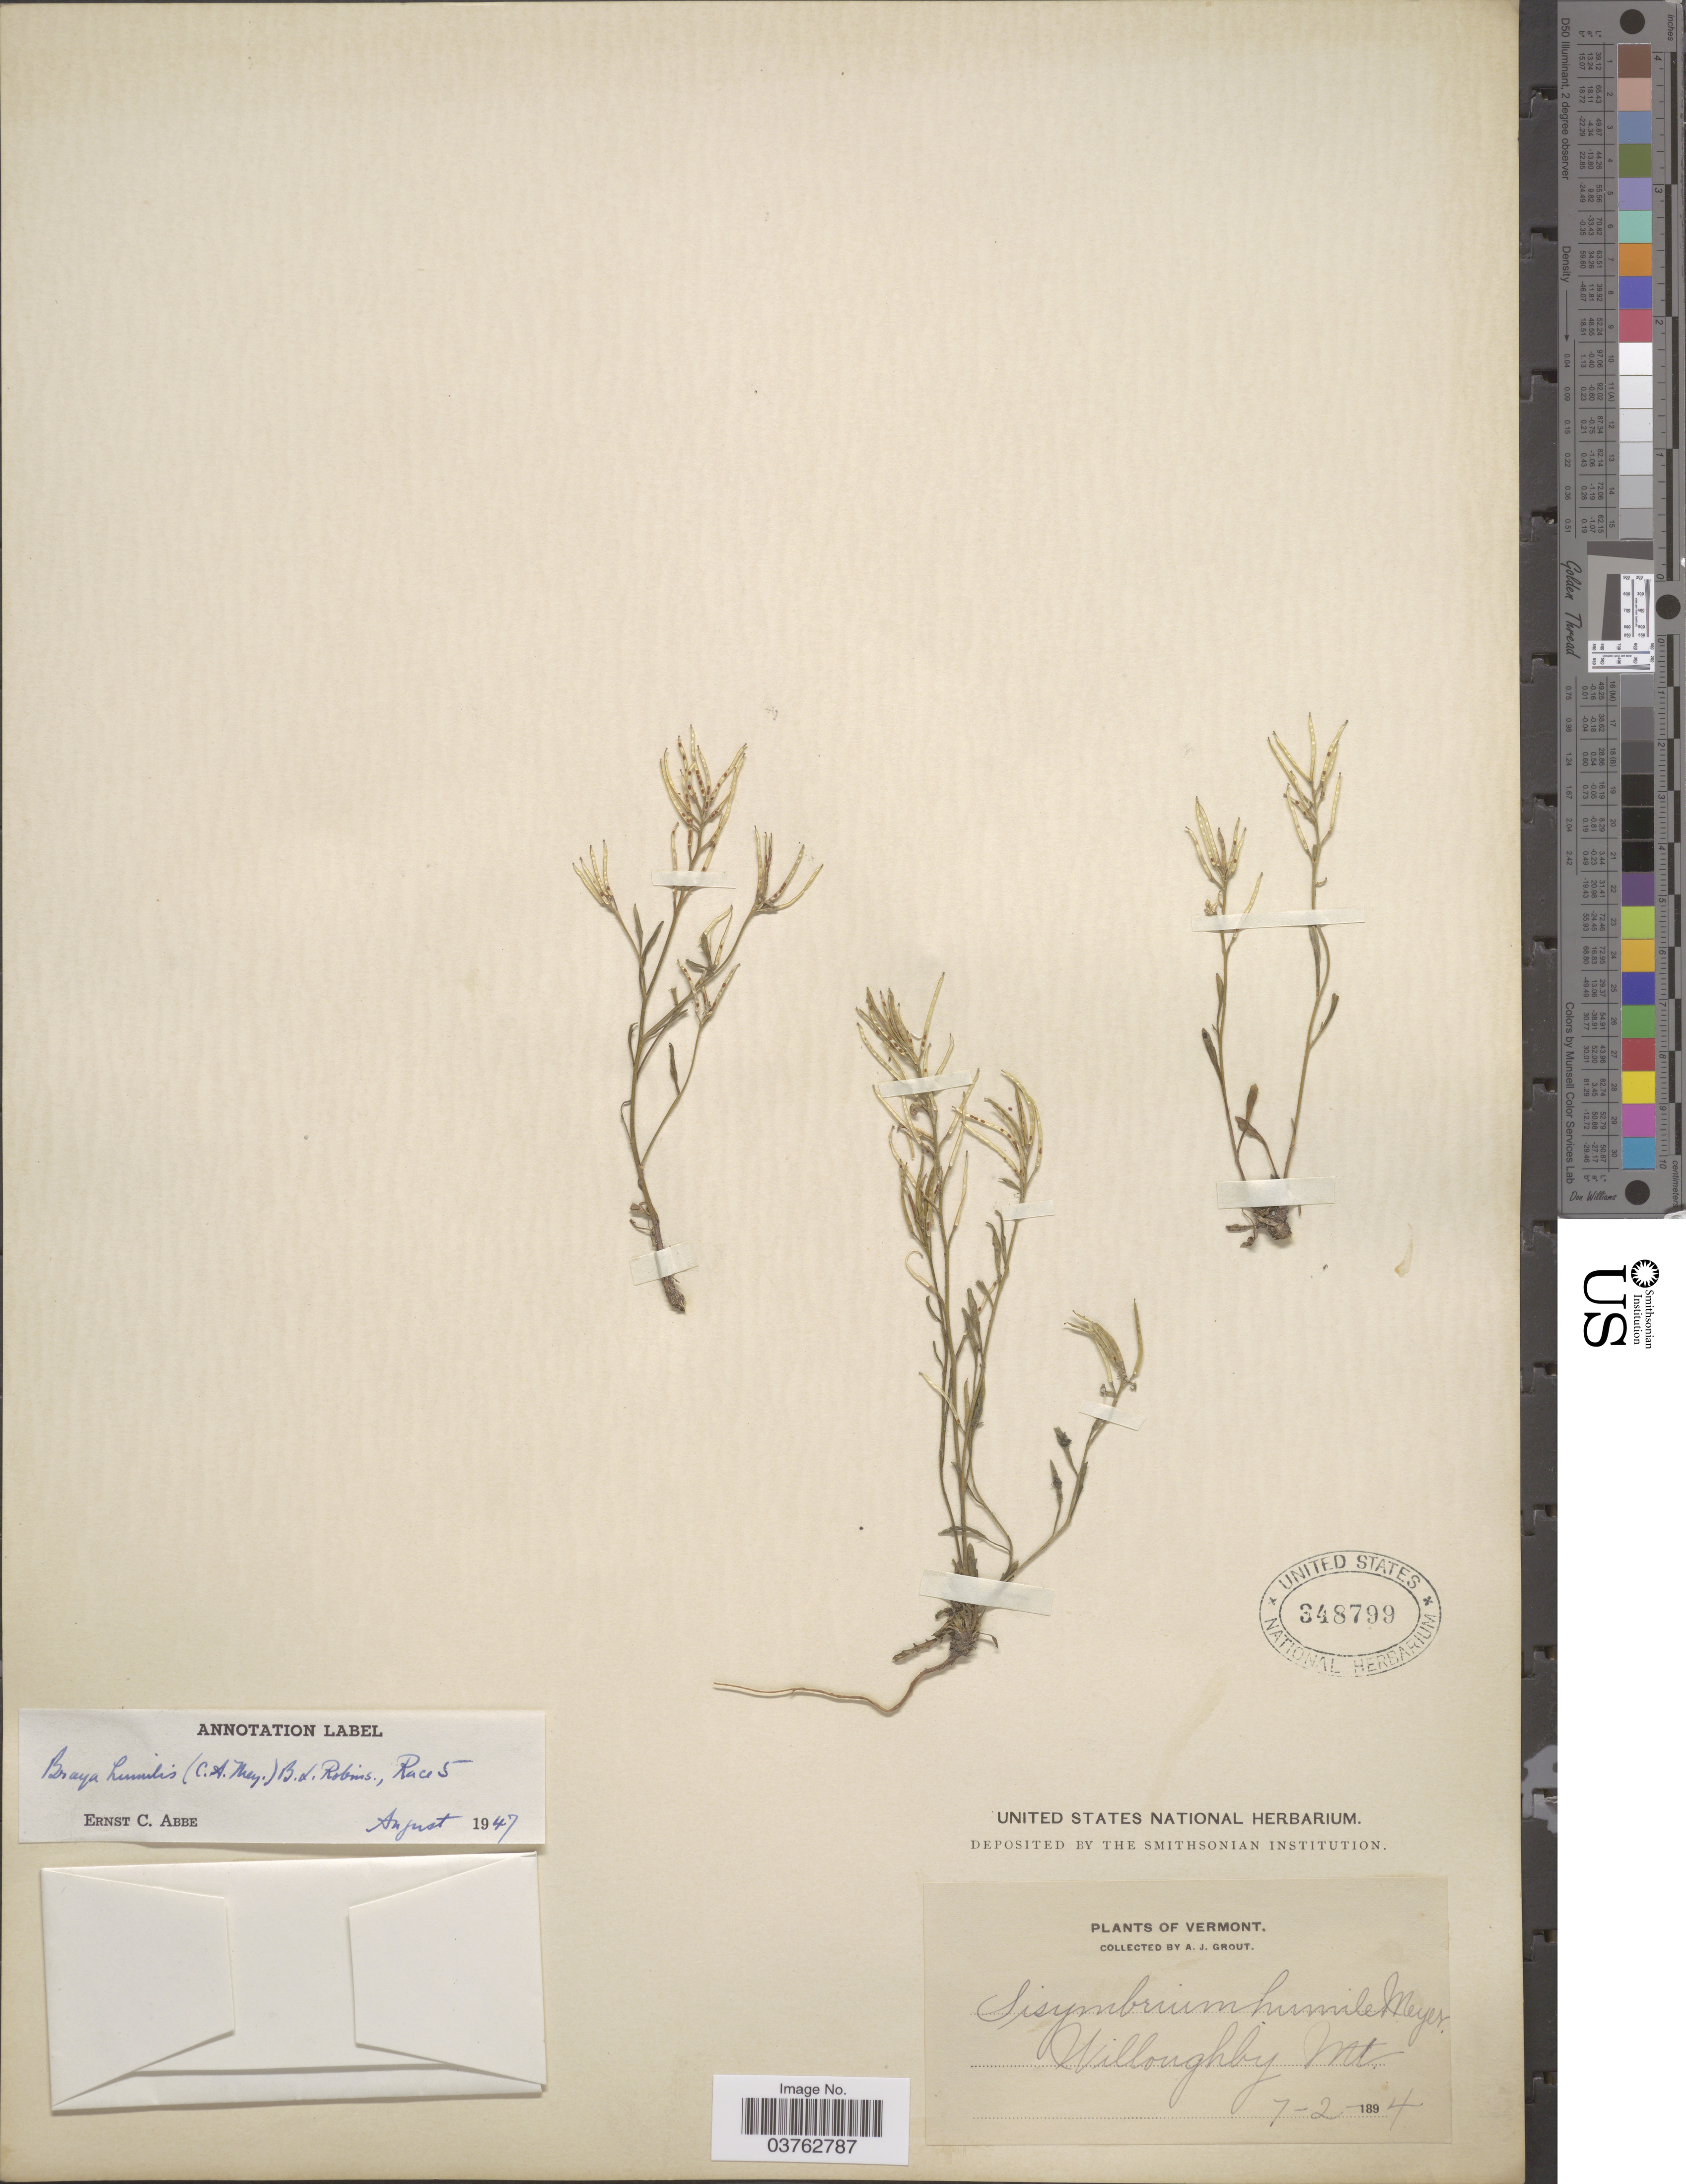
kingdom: Plantae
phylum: Tracheophyta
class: Magnoliopsida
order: Brassicales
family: Brassicaceae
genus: Braya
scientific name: Braya humilis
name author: (C.A. Mey.) B.L. Rob.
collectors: A. J. Grout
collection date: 1894-07-02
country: United States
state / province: Vermont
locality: Willoughby Mt.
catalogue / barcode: US 348799